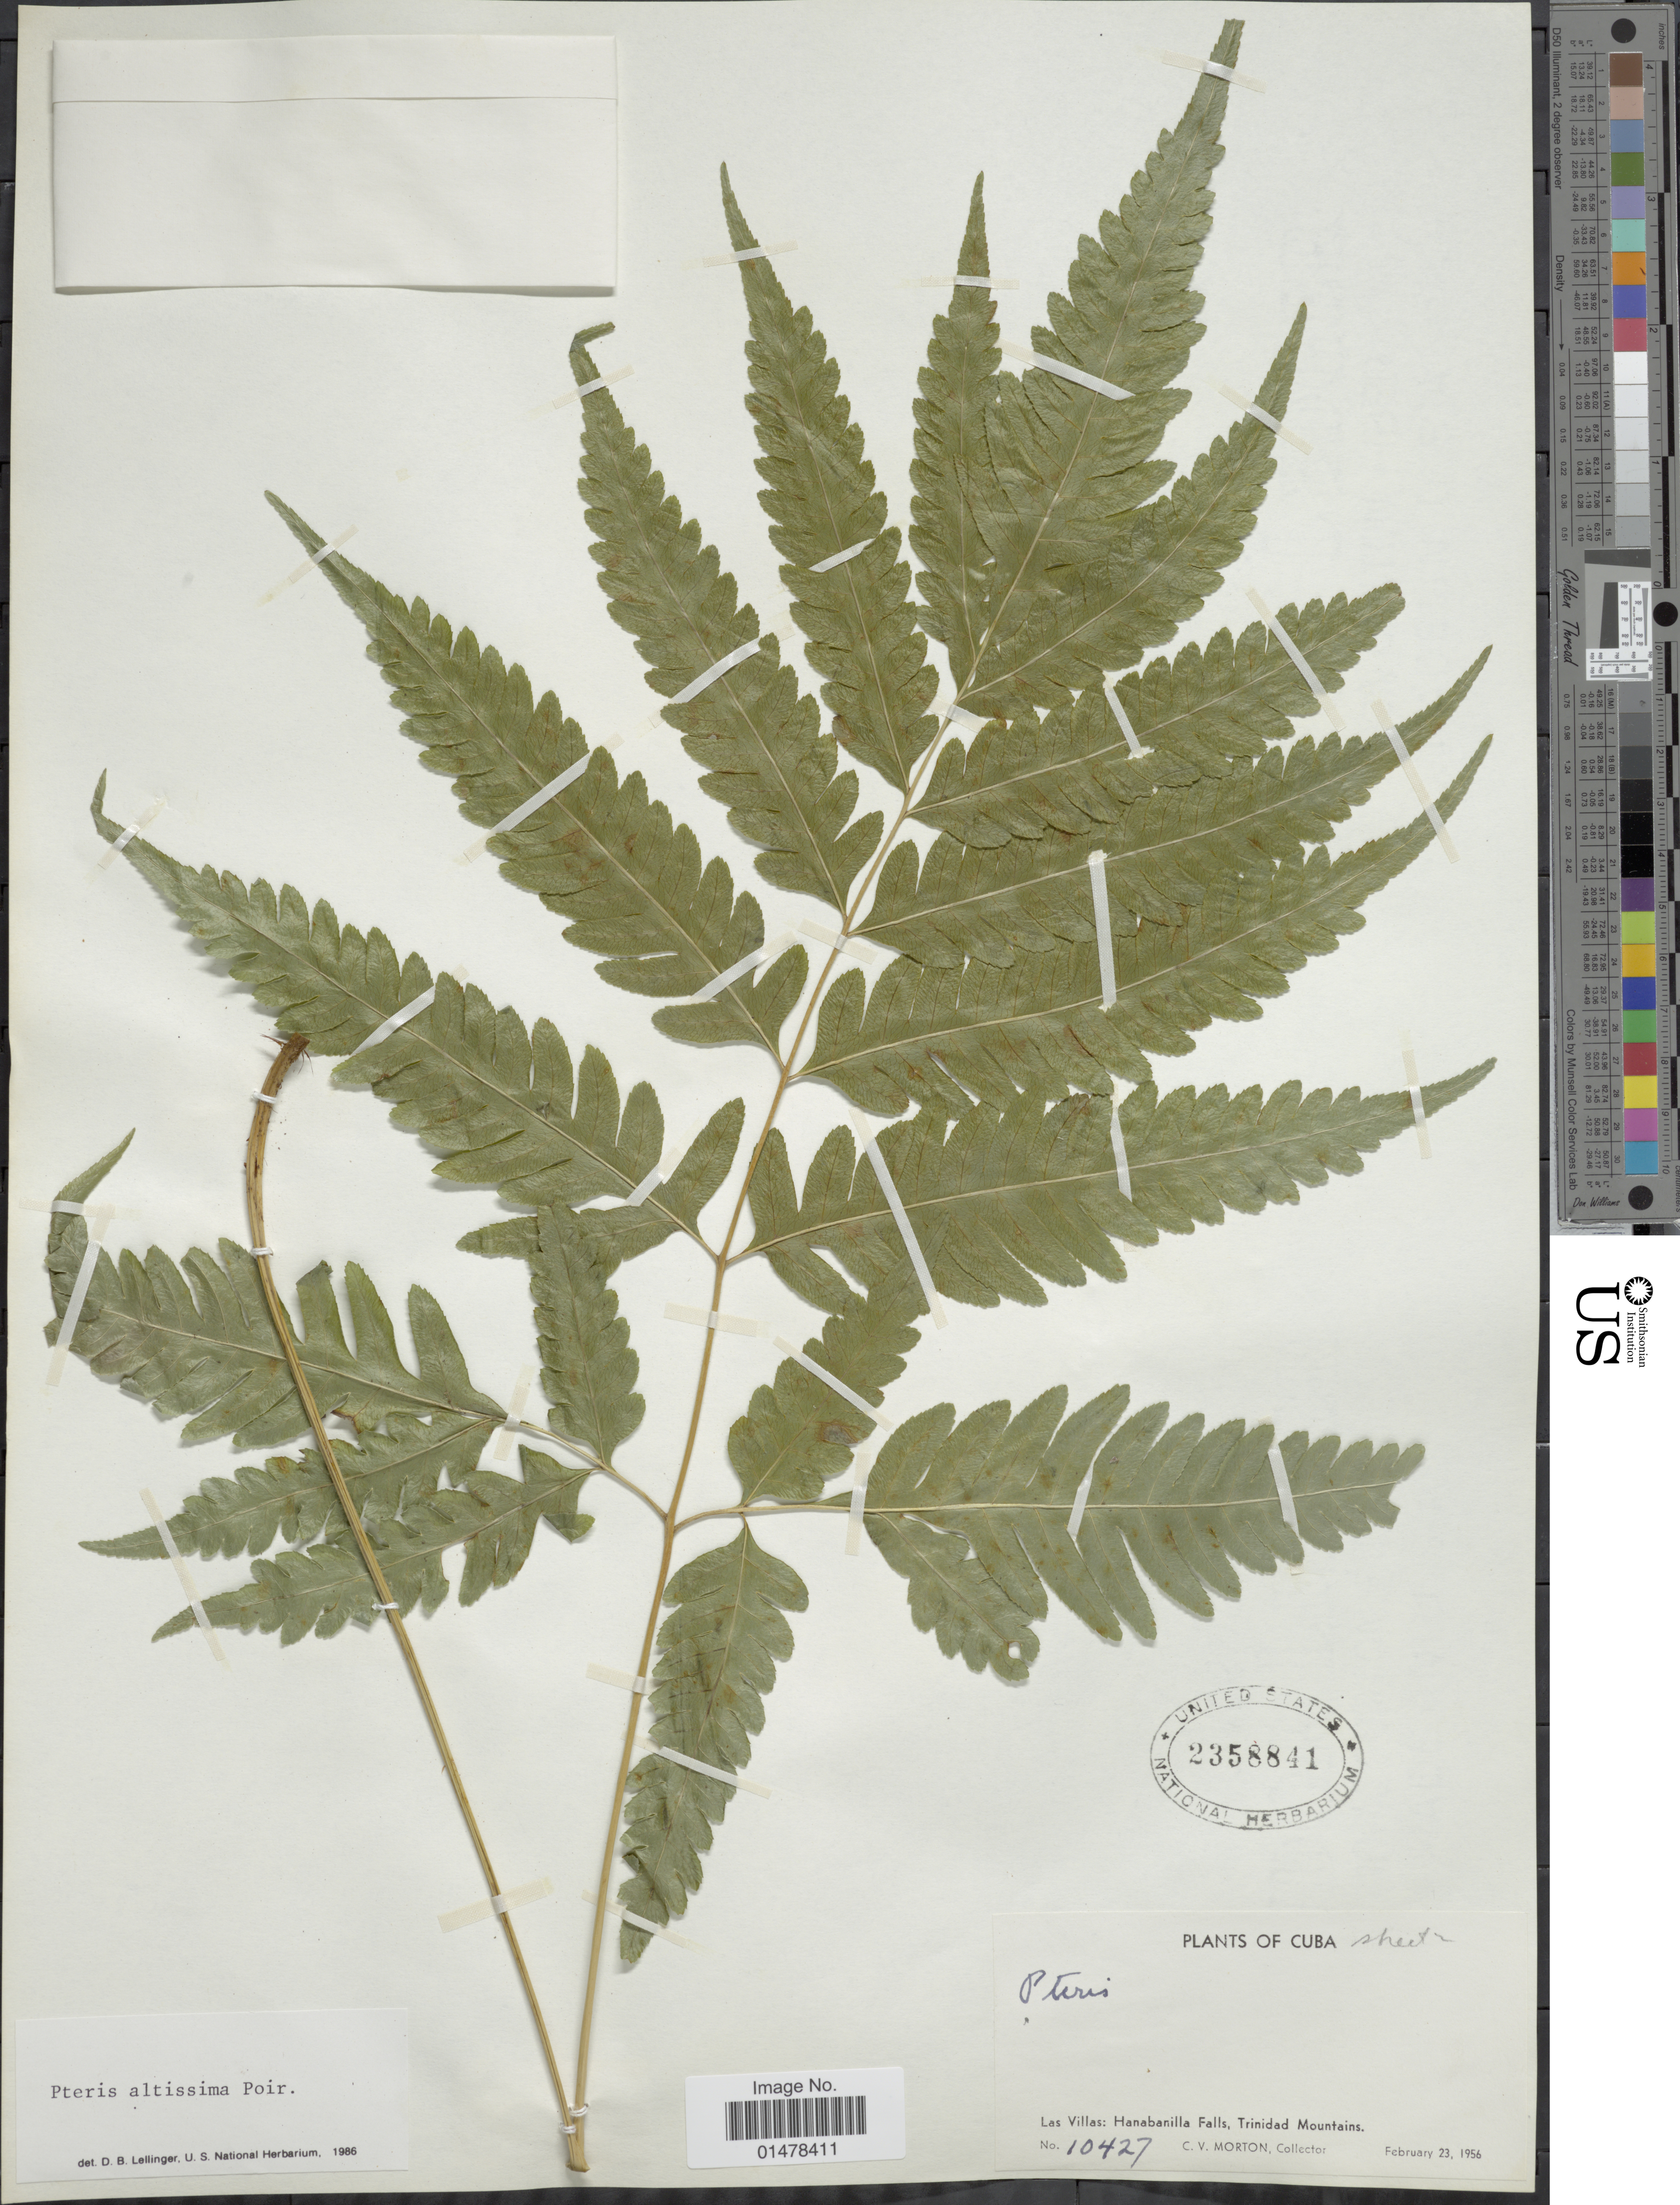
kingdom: Plantae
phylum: Tracheophyta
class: Polypodiopsida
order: Polypodiales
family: Pteridaceae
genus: Pteris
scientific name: Pteris altissima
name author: Poir.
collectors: C. V. Morton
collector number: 10427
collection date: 1956-02-23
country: Cuba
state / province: Las Villas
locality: Plants of Cuba, Las Villas: Hanabanilla, Trinidad Mountains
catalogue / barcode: US 2358841